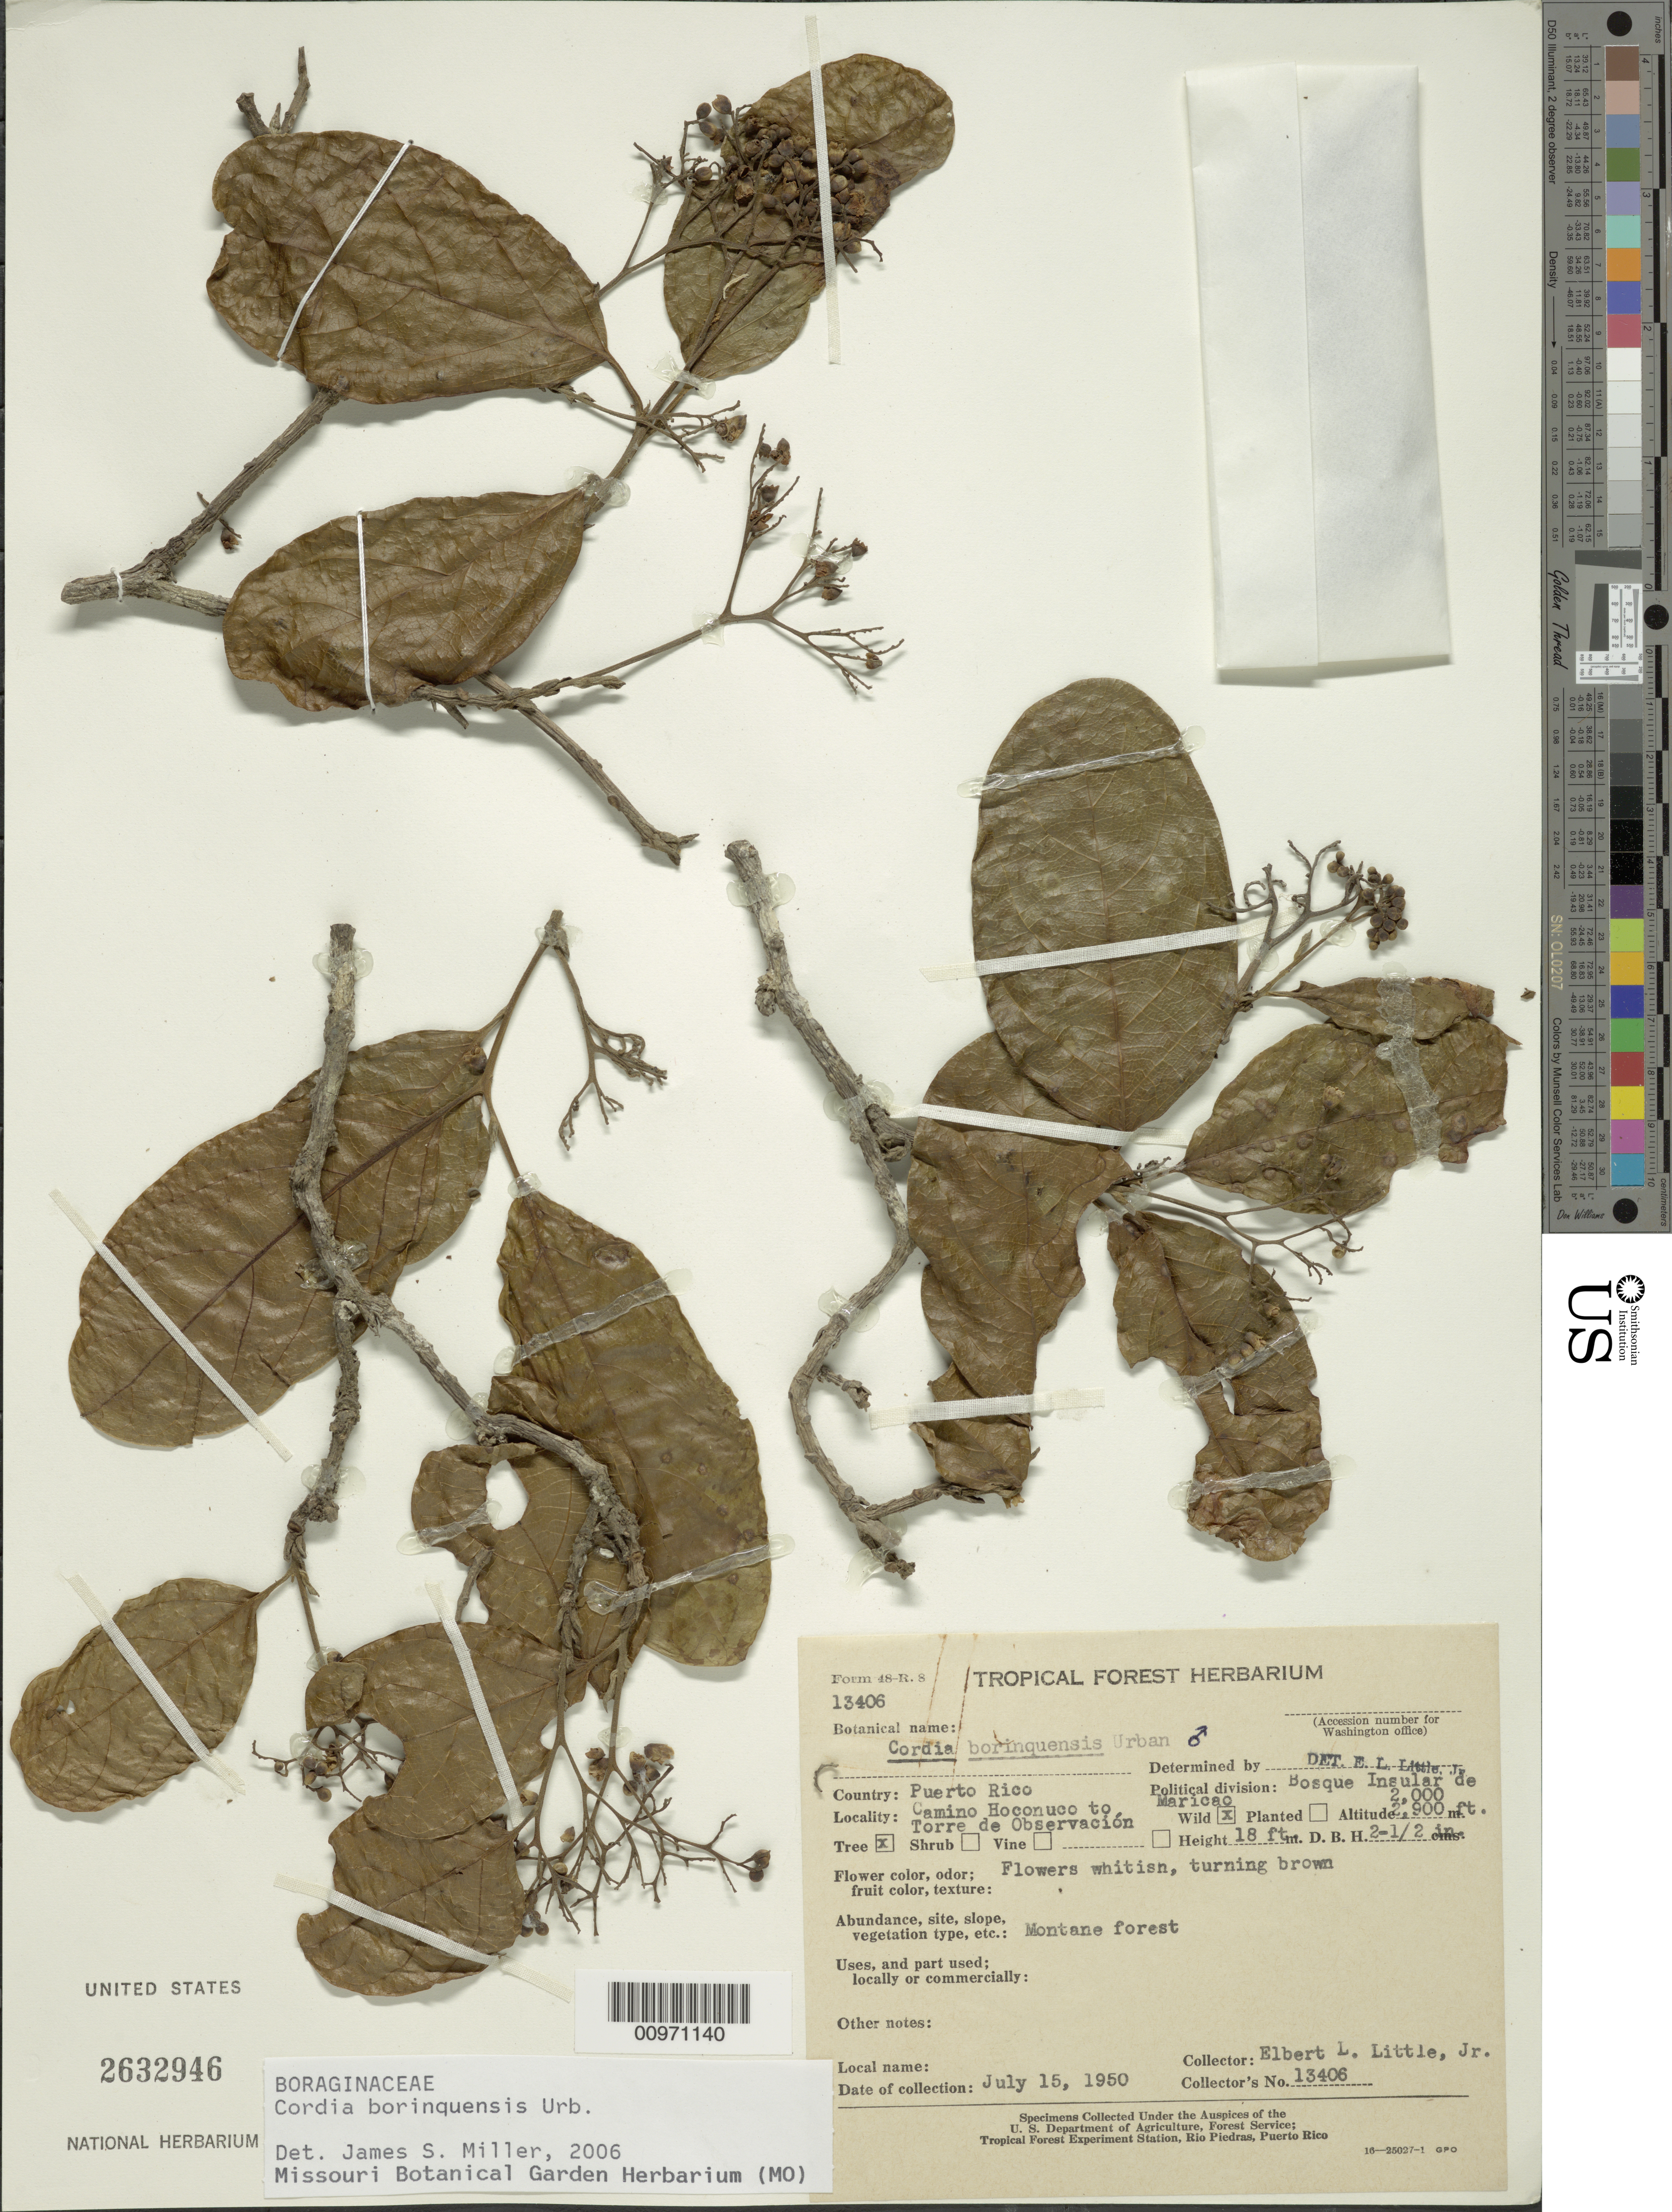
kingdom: Plantae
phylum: Tracheophyta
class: Magnoliopsida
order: Boraginales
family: Cordiaceae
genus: Cordia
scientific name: Cordia borinquensis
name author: Urb.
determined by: Miller, James S., (MO), Missouri Botanical Garden (UNITED STATES)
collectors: E. L. Little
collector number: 13406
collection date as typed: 15 Jul 1950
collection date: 1950-07-15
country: Puerto Rico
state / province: Maricao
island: Puerto Rico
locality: Bosque Insular de Maricao, Camino Hoconuco to Torre de Observación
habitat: Montane forest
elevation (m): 610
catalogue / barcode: US 2632946